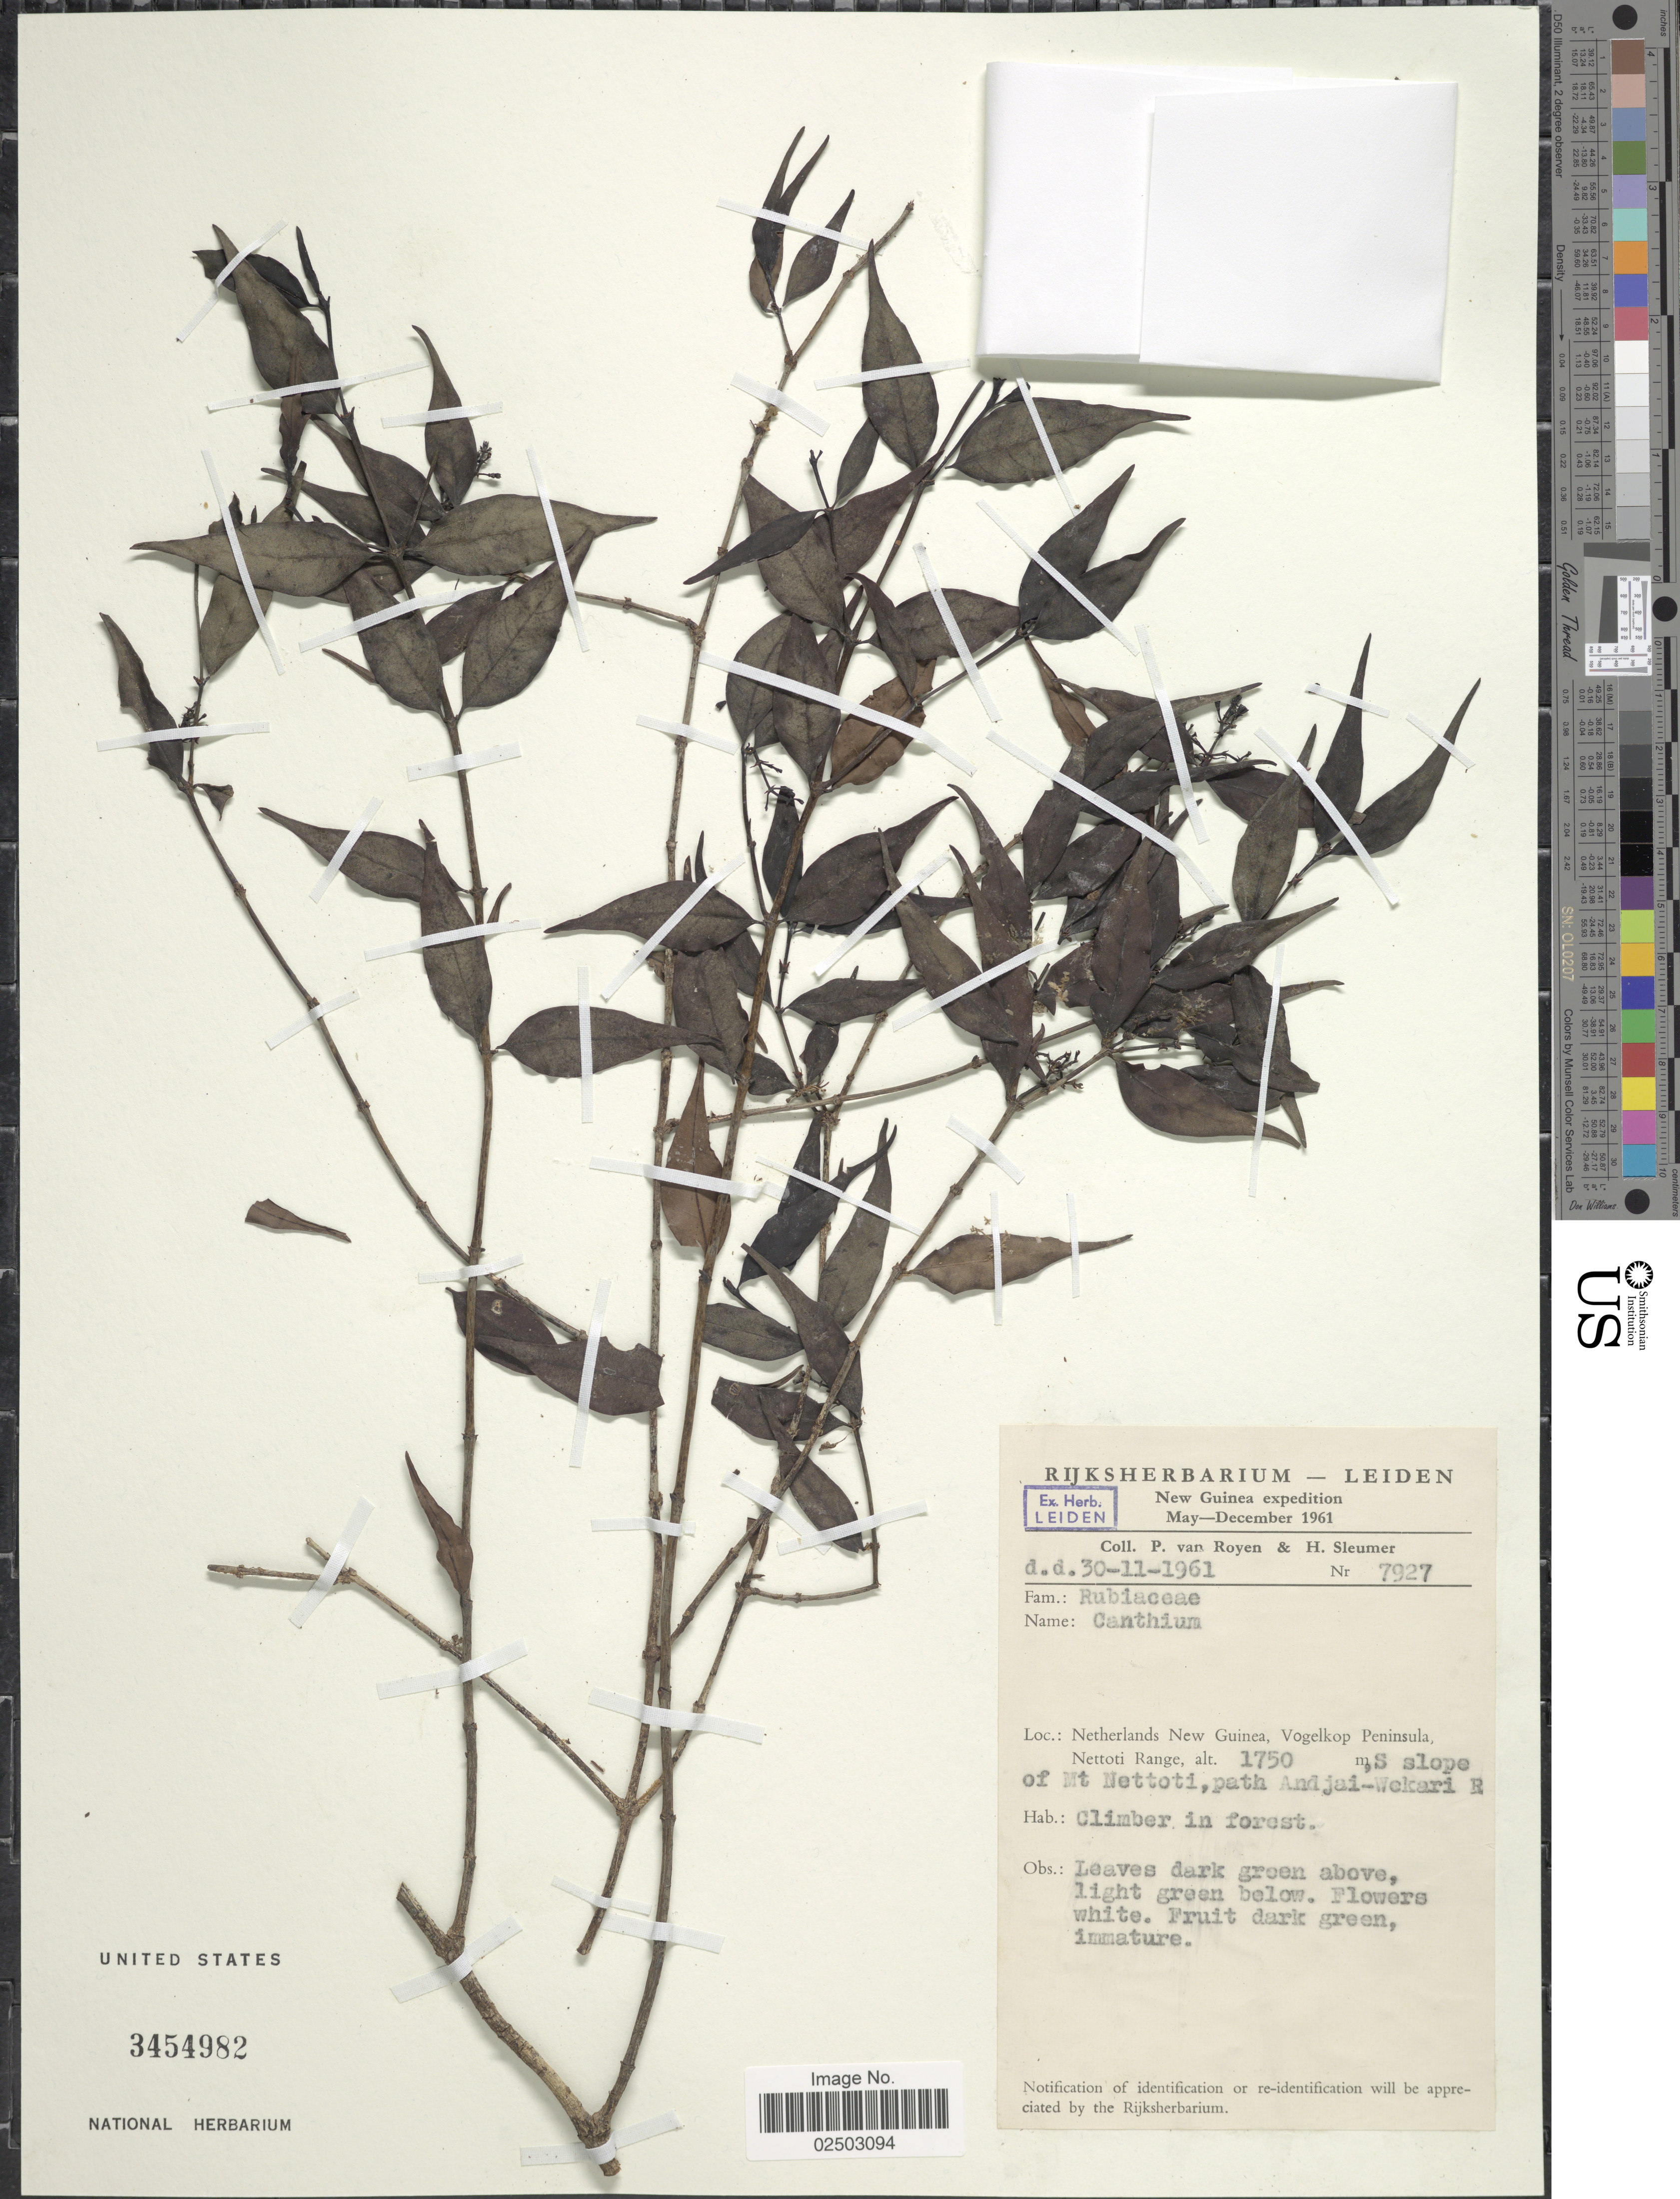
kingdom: Plantae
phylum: Tracheophyta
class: Magnoliopsida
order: Gentianales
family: Rubiaceae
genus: Bridsonia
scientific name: Bridsonia chamaedendrum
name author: (Kuntze) Verstraete & A.E. van Wyk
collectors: P. van Royen & H. O. Sleumer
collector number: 7927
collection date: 1961-11-30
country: Indonesia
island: New Guinea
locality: Netherlands New Guinea, Vogelkop Peninsula, Nettoti Range, S slope of Mt Nettoti, path Andjai-wekari E.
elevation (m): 1750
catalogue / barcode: US 3454982